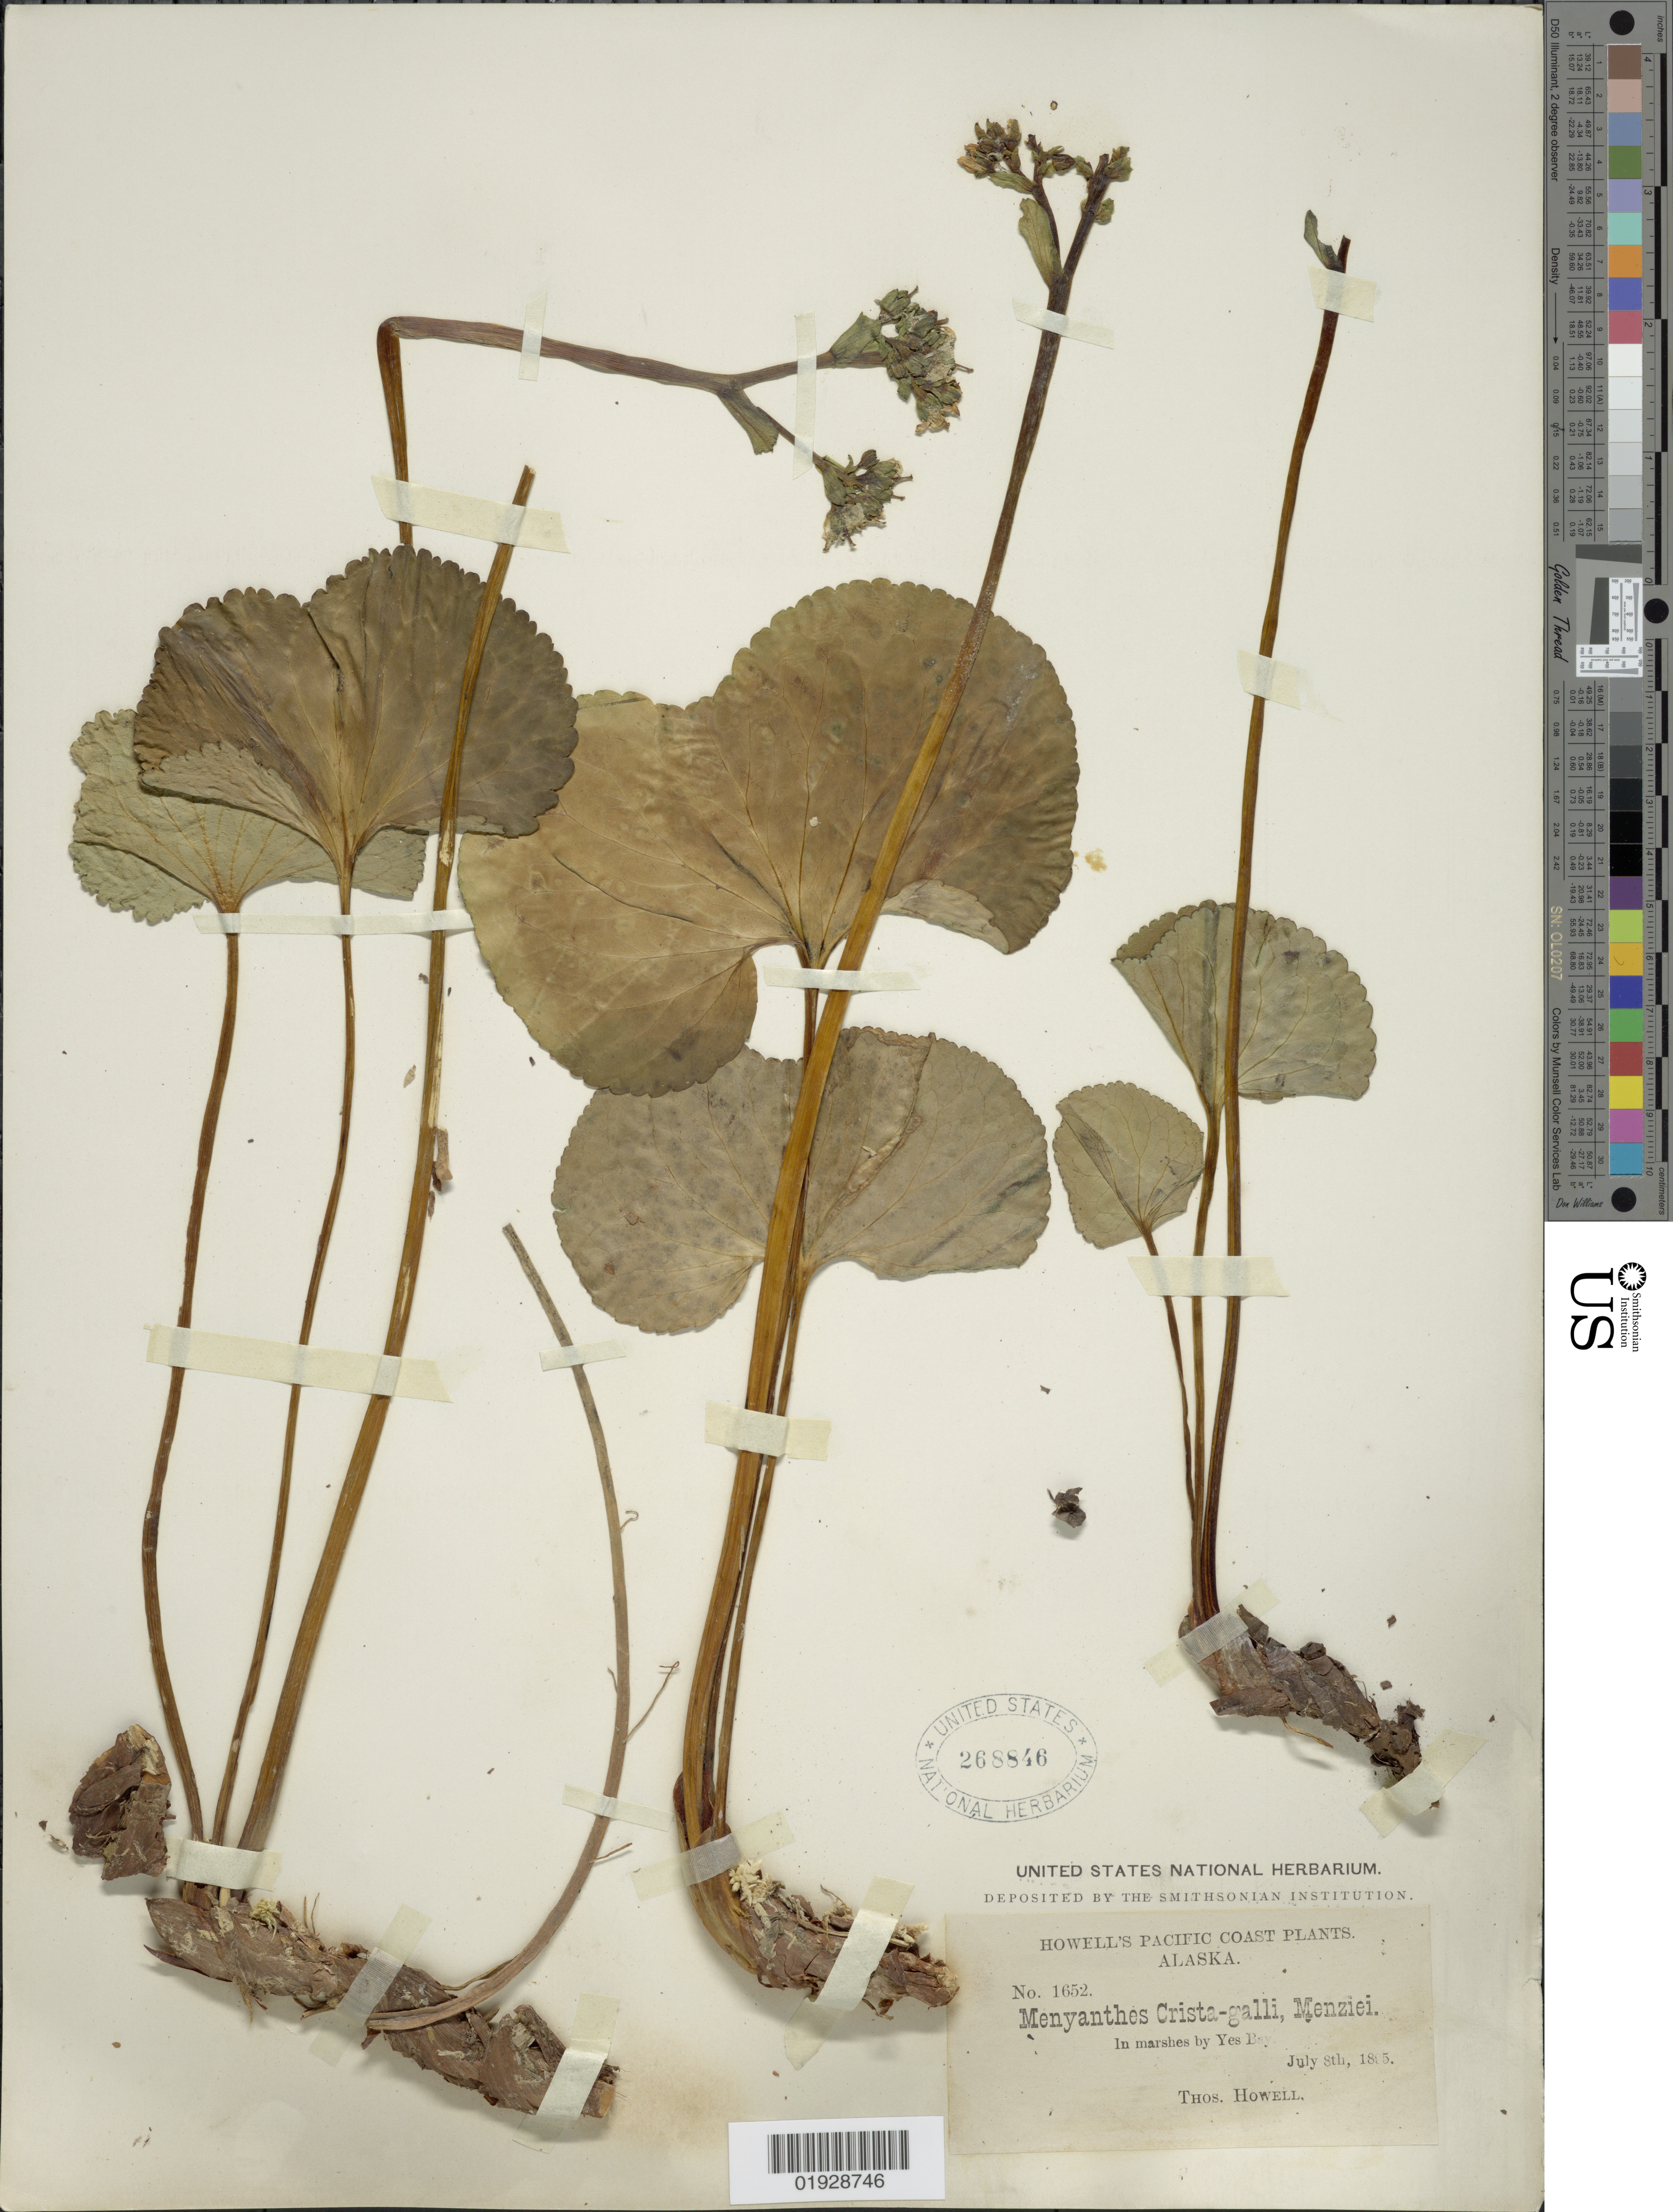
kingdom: Plantae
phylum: Tracheophyta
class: Magnoliopsida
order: Asterales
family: Menyanthaceae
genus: Nephrophyllidium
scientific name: Nephrophyllidium crista-galli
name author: (Menzies ex Hook.) Gilg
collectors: T. Howell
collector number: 1652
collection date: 1895-07-08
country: United States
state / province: Alaska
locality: Pacific Coast, In marshes by Yes Bay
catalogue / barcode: US 268846